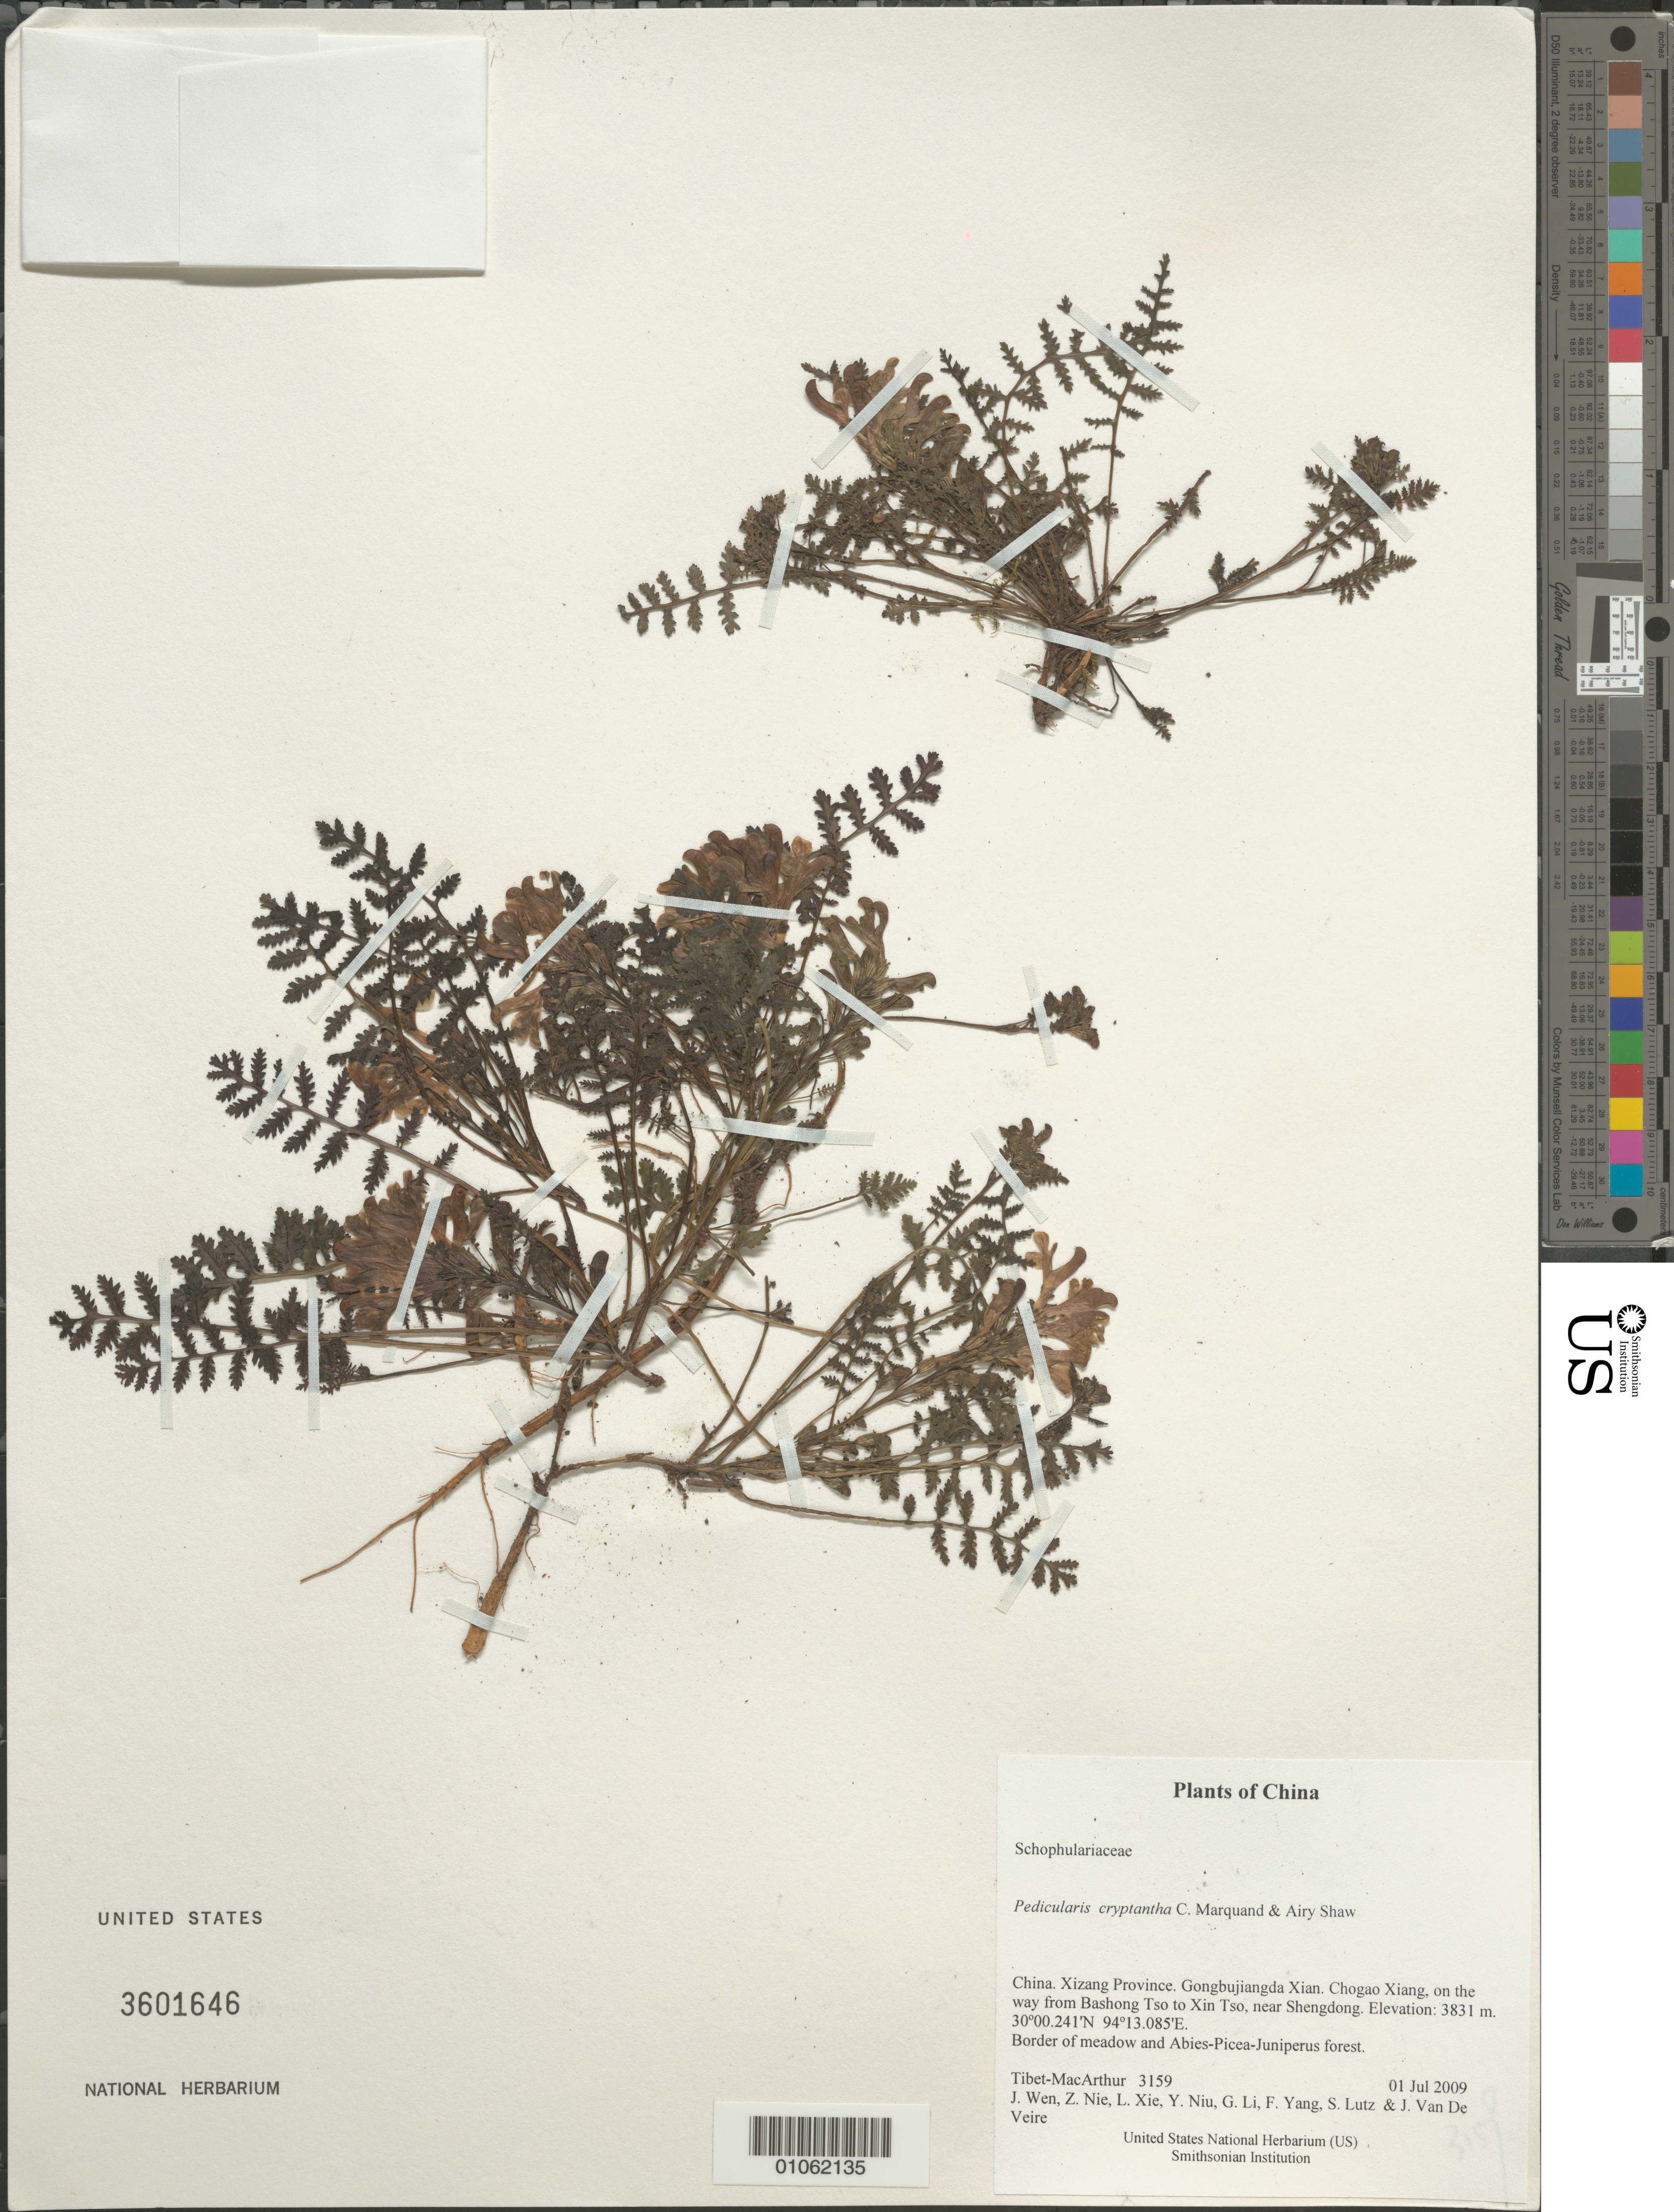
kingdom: Plantae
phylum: Tracheophyta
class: Magnoliopsida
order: Lamiales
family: Orobanchaceae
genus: Pedicularis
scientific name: Pedicularis cryptantha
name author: C. Marquand & Airy Shaw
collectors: Tibet-MacArthur, J. Wen, Z. Nie, L. Xie, Y. Niu, G. Li, F. Yang, S. Lutz & J. Van De Veire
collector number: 3159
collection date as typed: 01 Jul 2009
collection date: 2009-07-01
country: China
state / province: Xizang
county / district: Gongbujiangda Xian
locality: Chogao Xiang, on the way from Bashong Tso to Xin Tso, near Shengdong.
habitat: Border of meadow and Abies-Picea-Juniperus forest.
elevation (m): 3831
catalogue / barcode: US 3601646